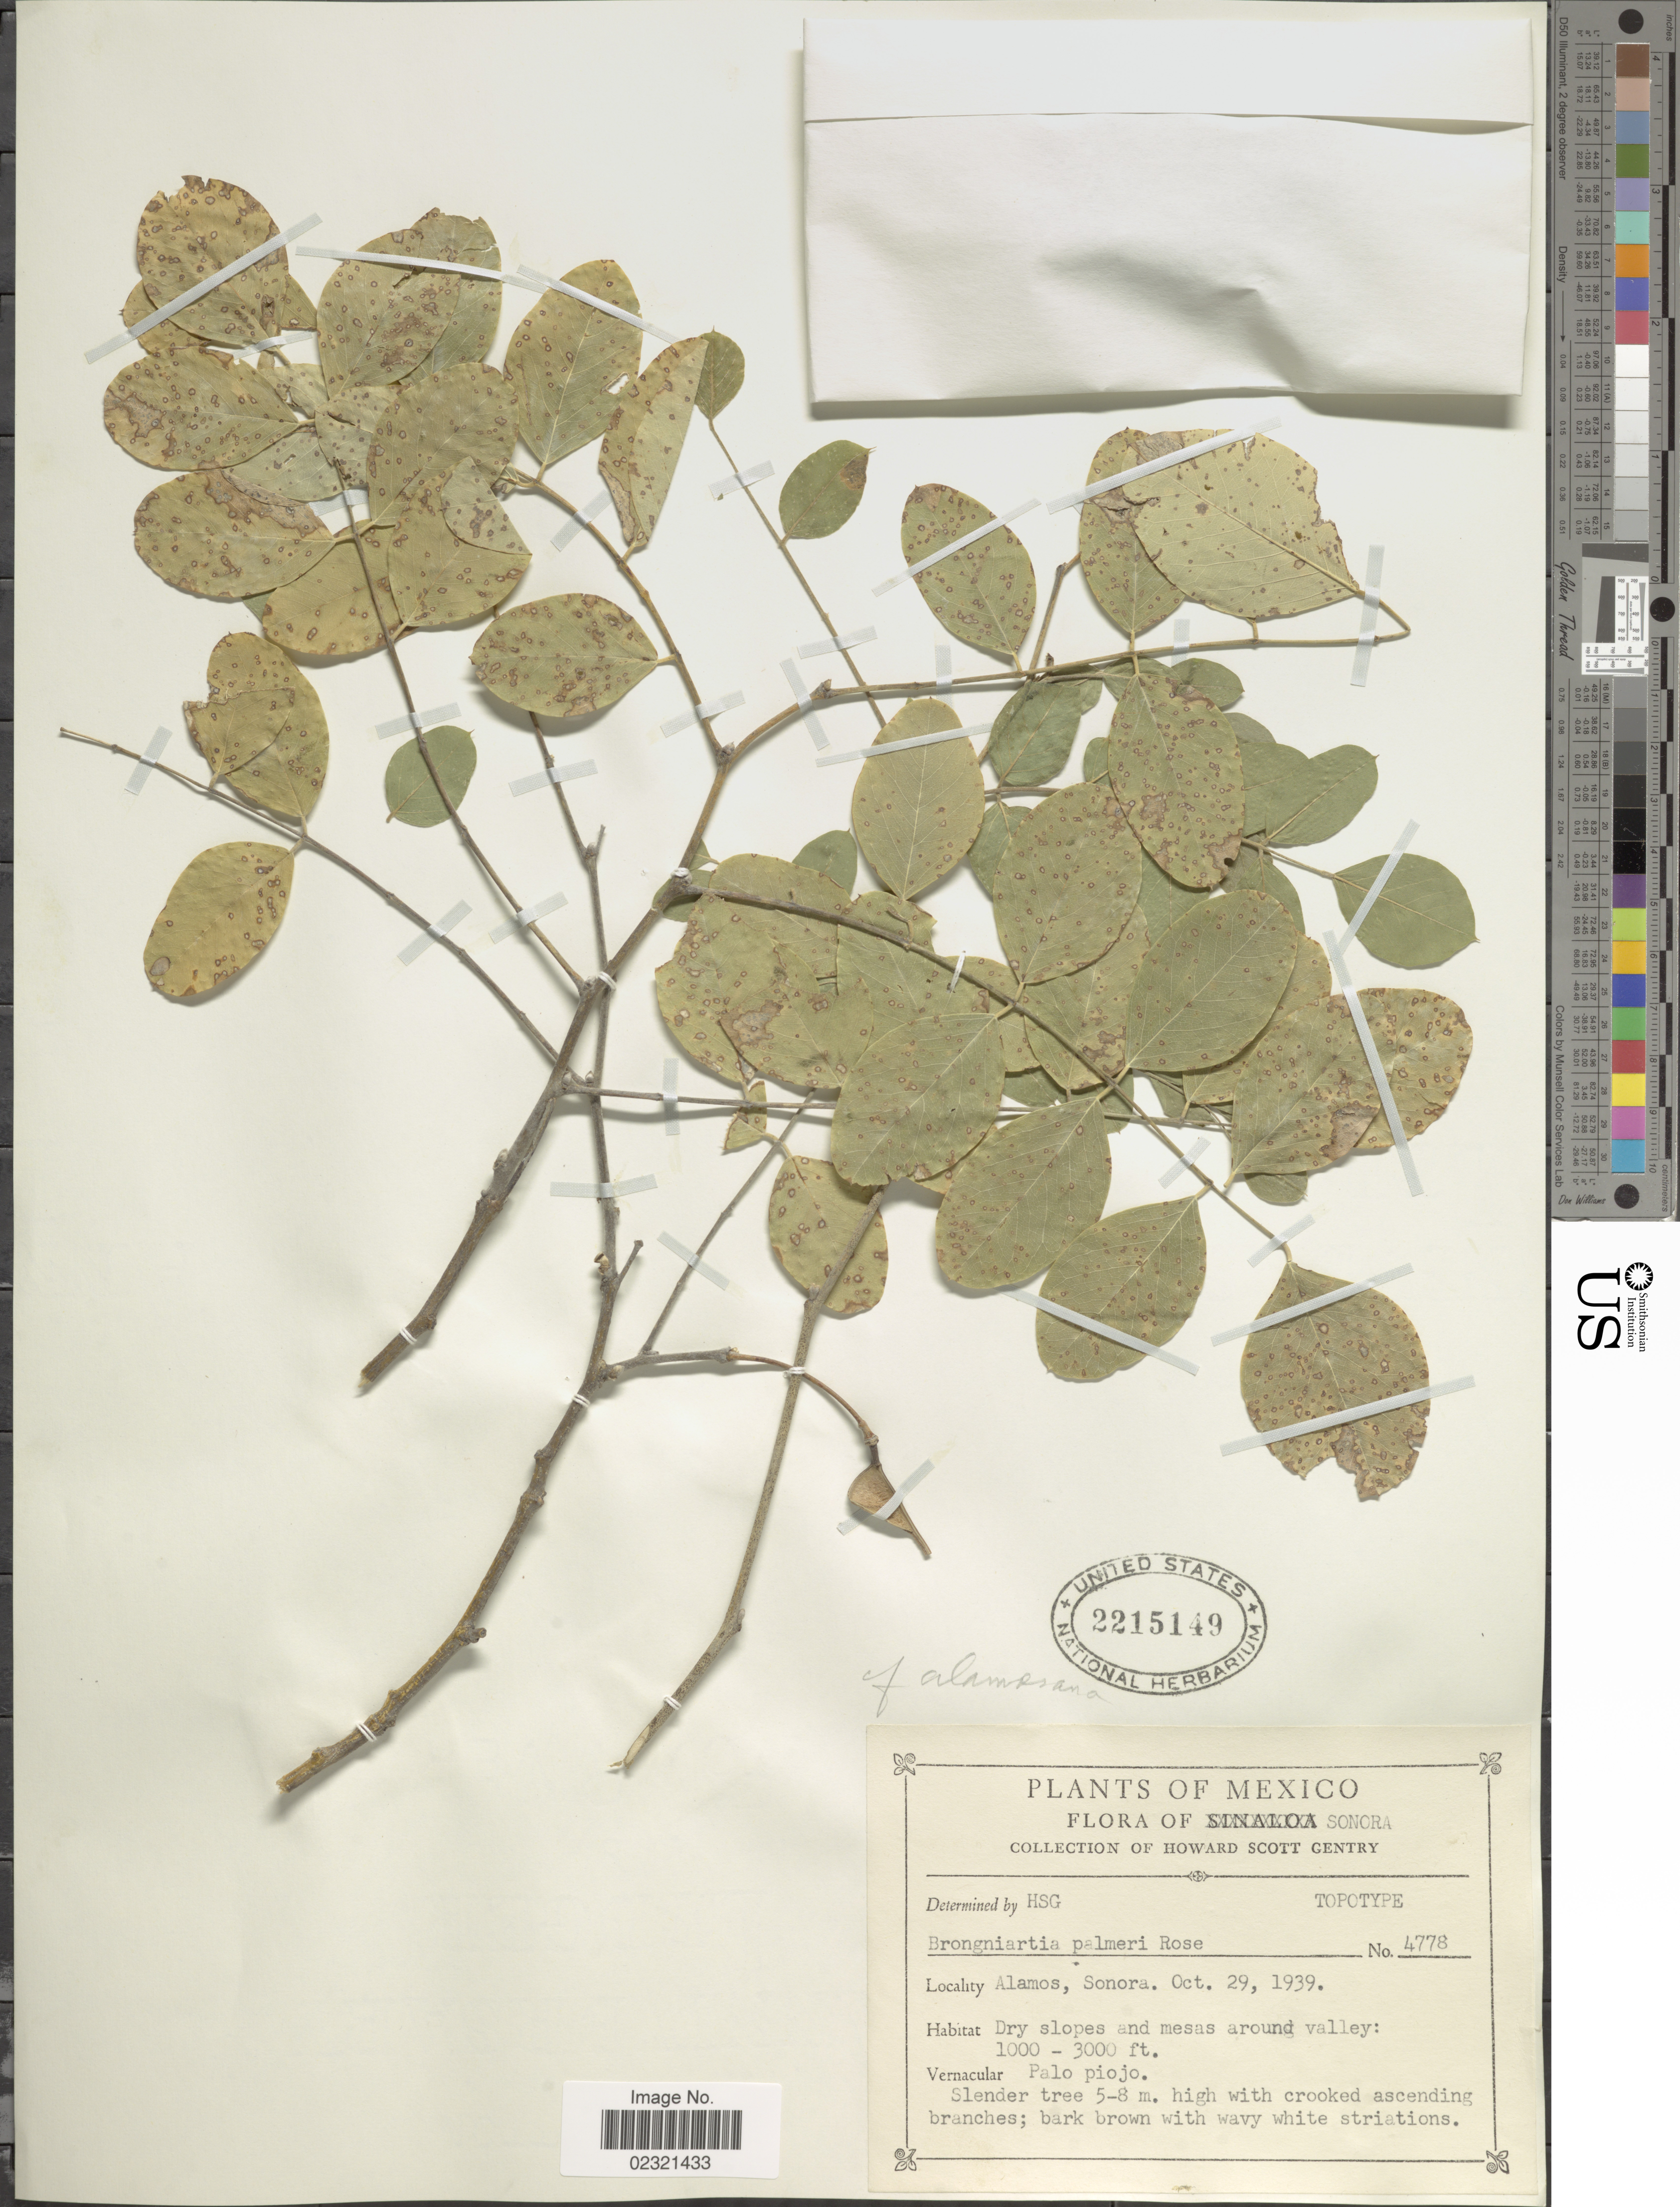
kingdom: Plantae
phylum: Tracheophyta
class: Magnoliopsida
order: Fabales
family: Fabaceae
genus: Brongniartia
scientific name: Brongniartia palmeri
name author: Rose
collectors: H. S. Gentry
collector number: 4778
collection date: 1939-10-29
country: Mexico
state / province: Sonora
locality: Alamos, Sonora.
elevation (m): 305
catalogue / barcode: US 2215149